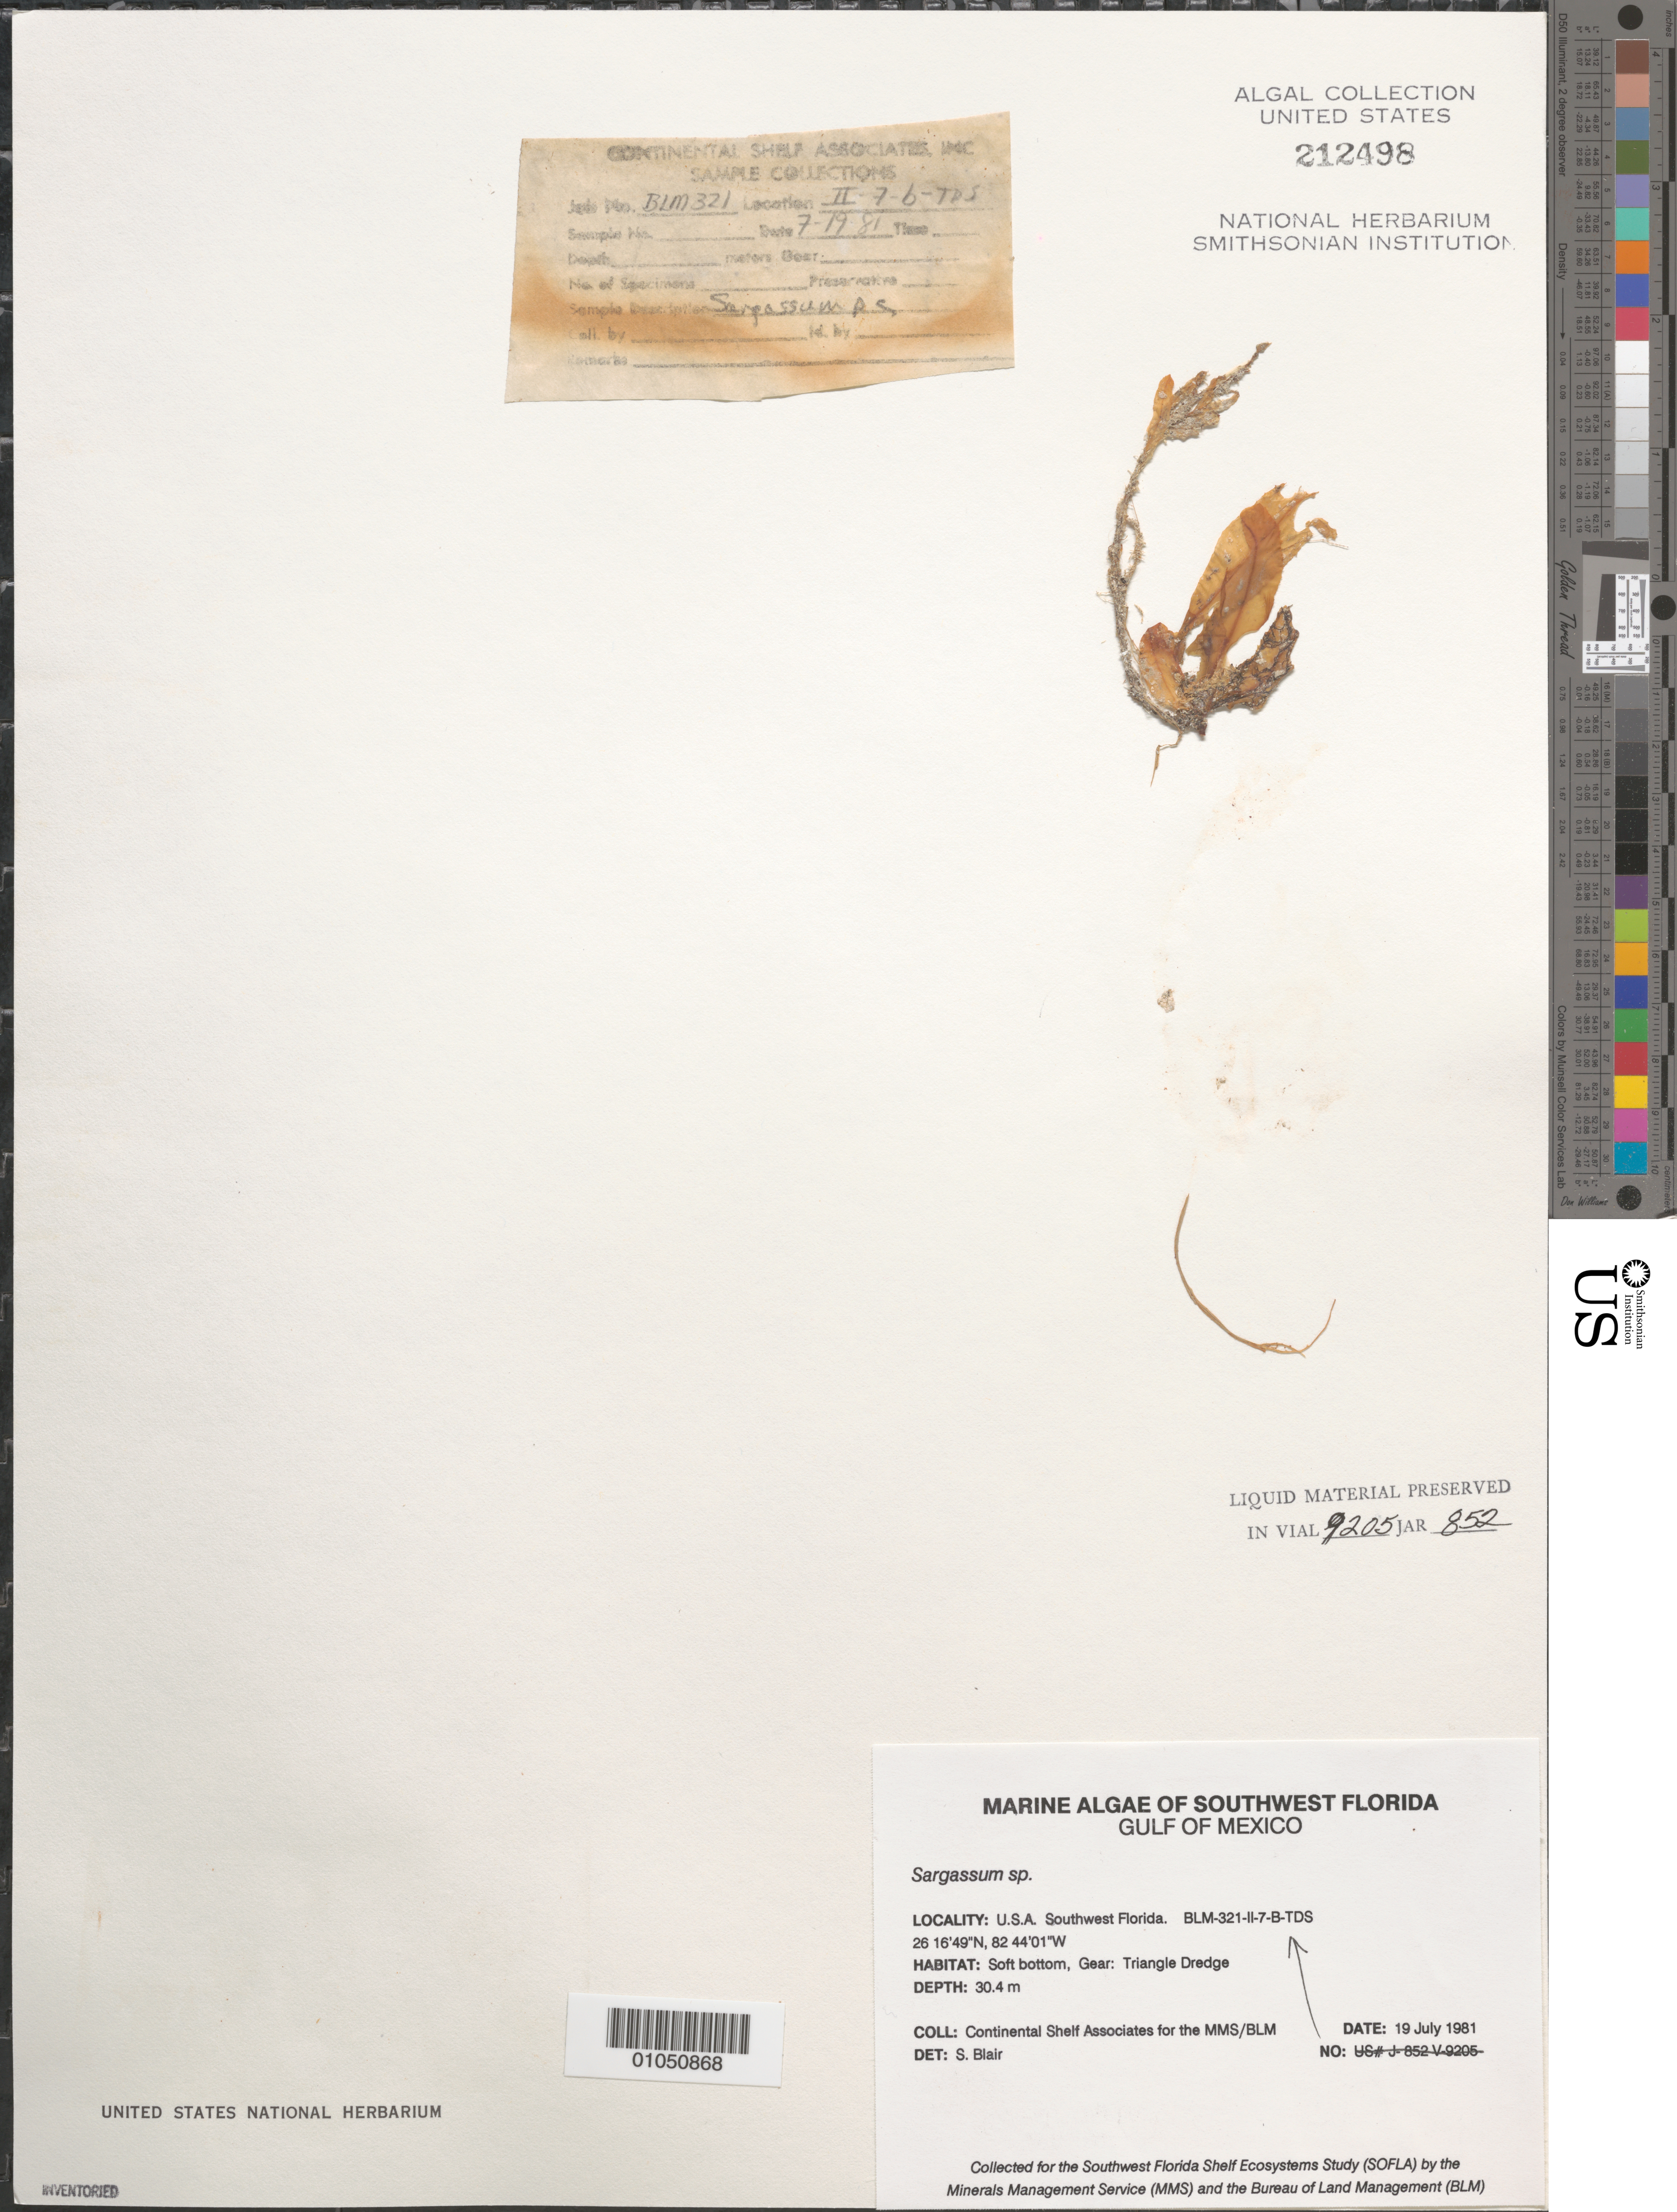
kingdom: Chromista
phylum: Ochrophyta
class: Phaeophyceae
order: Fucales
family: Sargassaceae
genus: Sargassum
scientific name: Sargassum sp.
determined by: Blair, S. M.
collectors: Continental Shelf Associates for the MMS/BLM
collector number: BLM-321-II-7-B-TDS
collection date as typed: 19 Jul 1981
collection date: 1981-07-19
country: United States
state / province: Florida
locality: Gulf of Mexico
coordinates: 26 16'49"N, 82 44'01"W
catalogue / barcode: US 212498